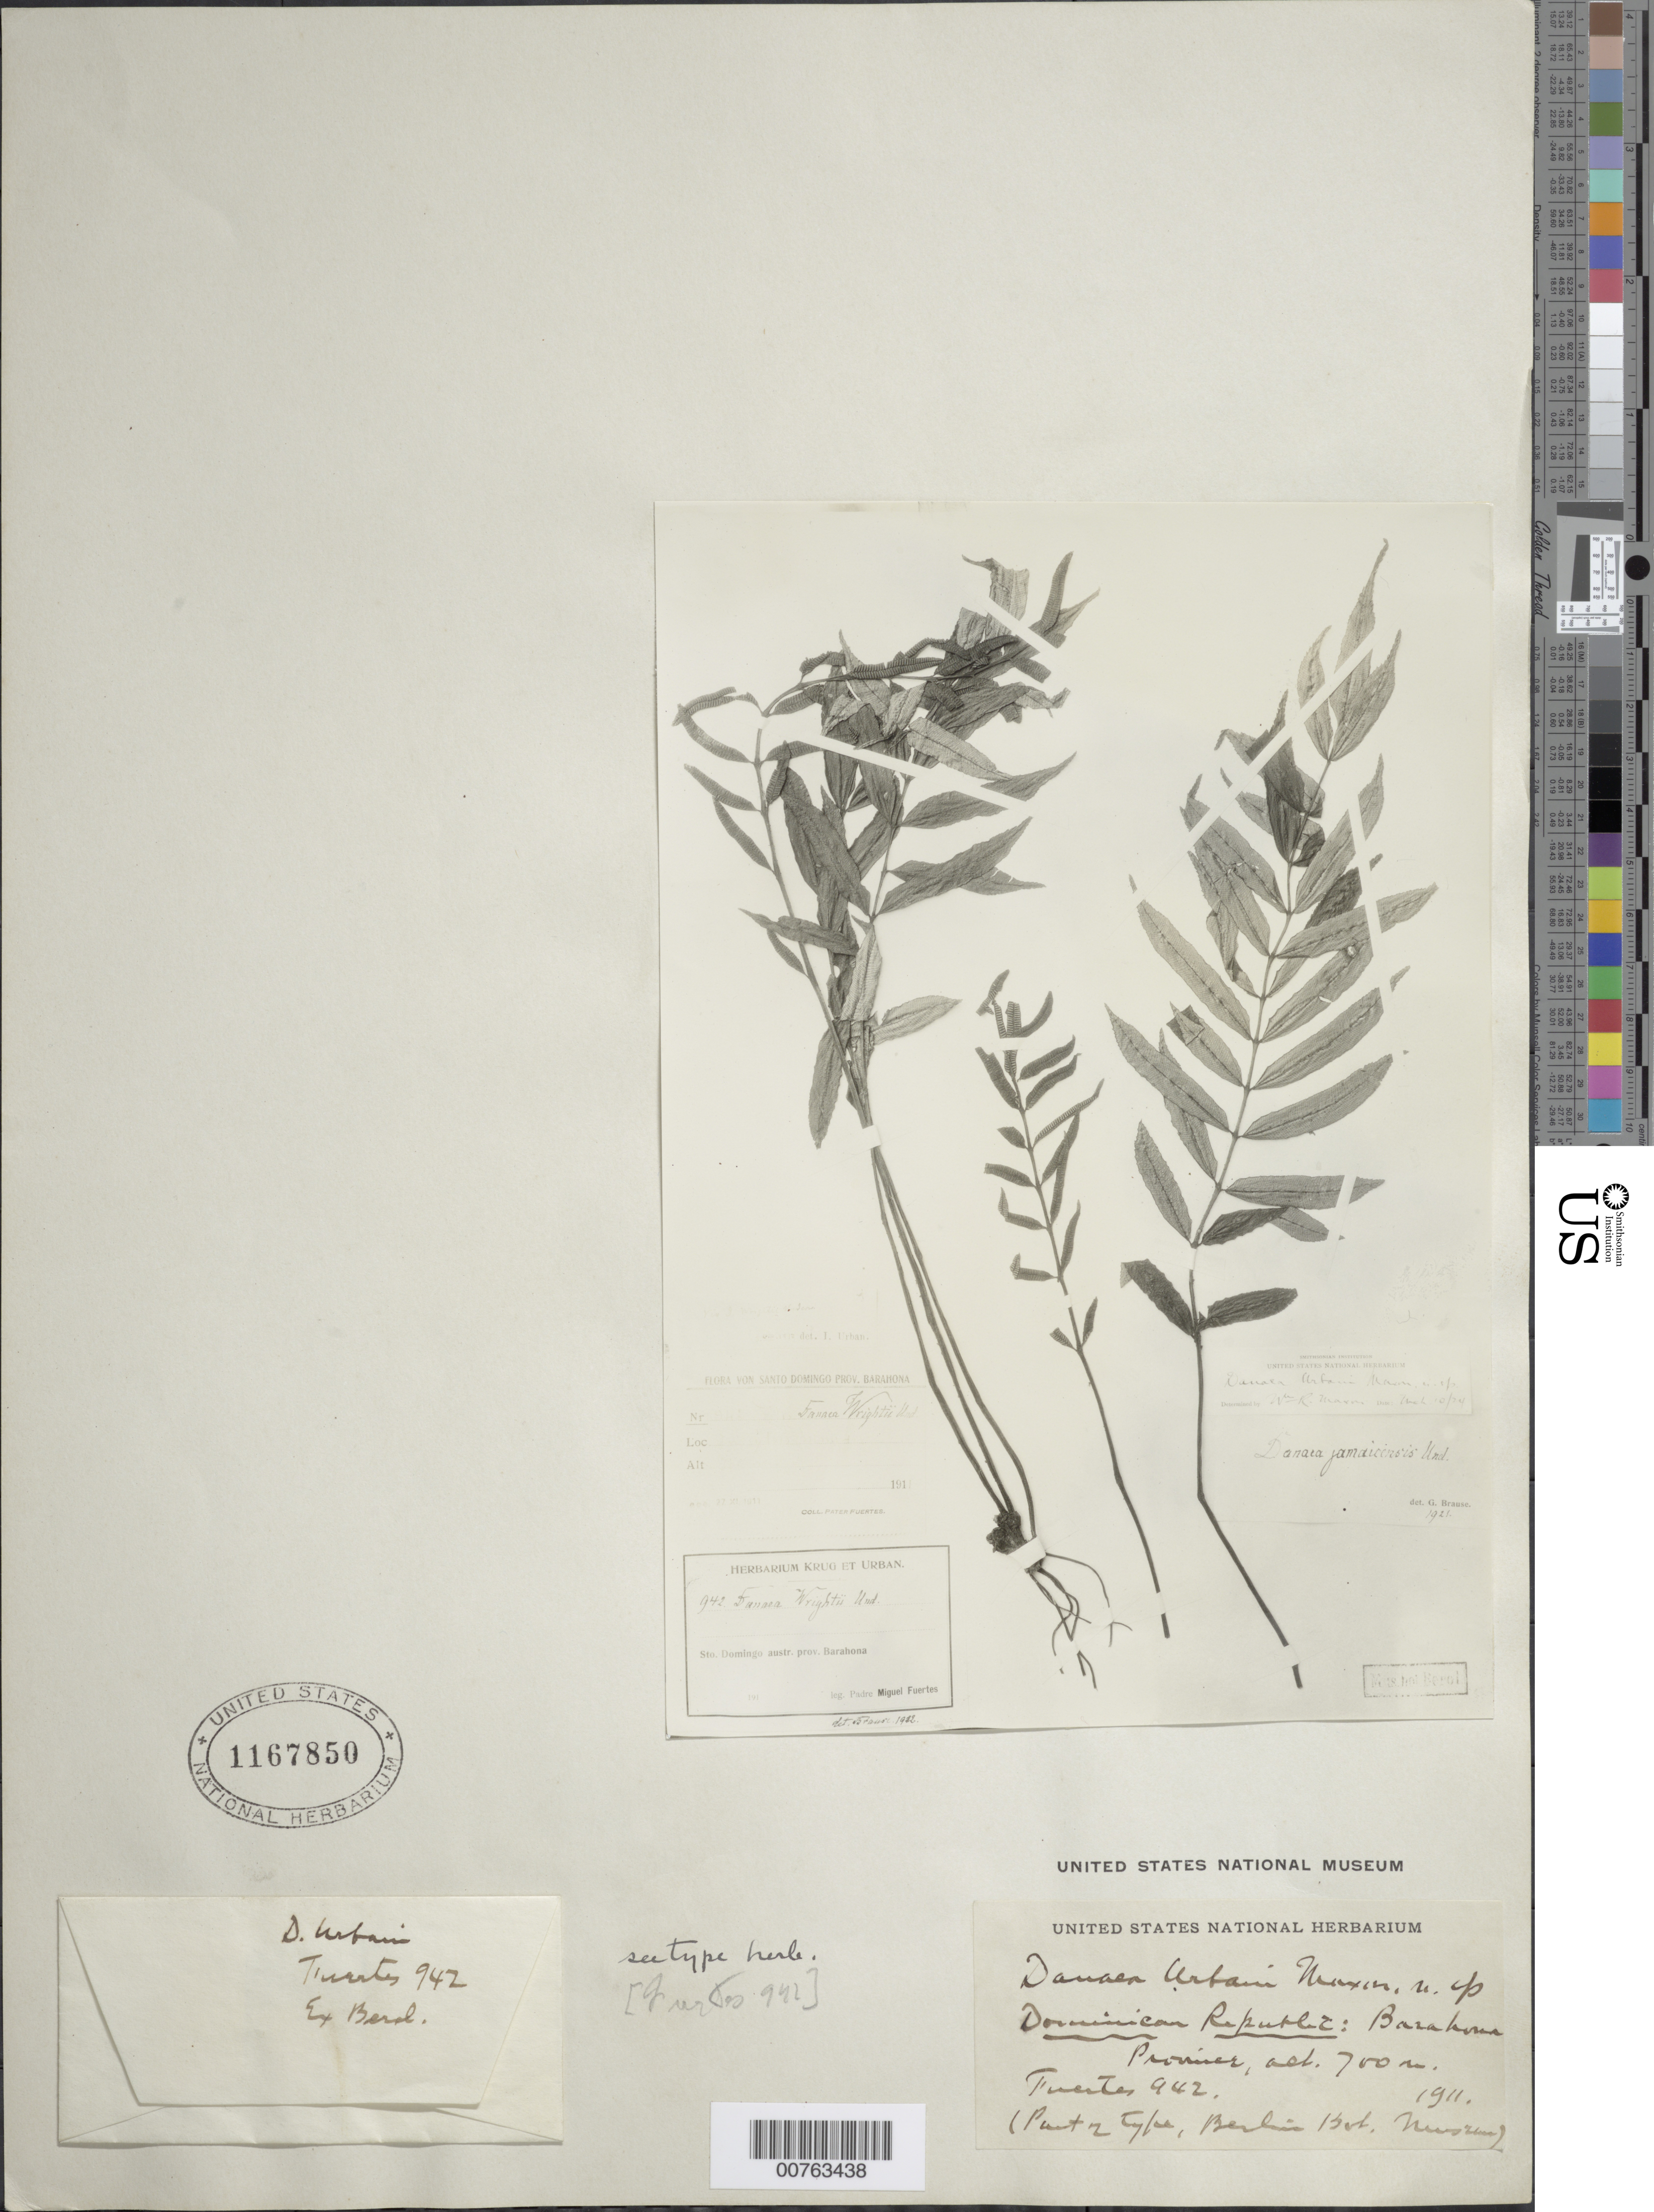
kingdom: Plantae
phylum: Tracheophyta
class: Polypodiopsida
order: Marattiales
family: Marattiaceae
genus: Danaea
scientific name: Danaea moritziana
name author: C. Presl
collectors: M. D. Fuertes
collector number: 942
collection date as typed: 1911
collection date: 1911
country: Dominican Republic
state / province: Barahona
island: Hispaniola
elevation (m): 700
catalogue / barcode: US 1167850